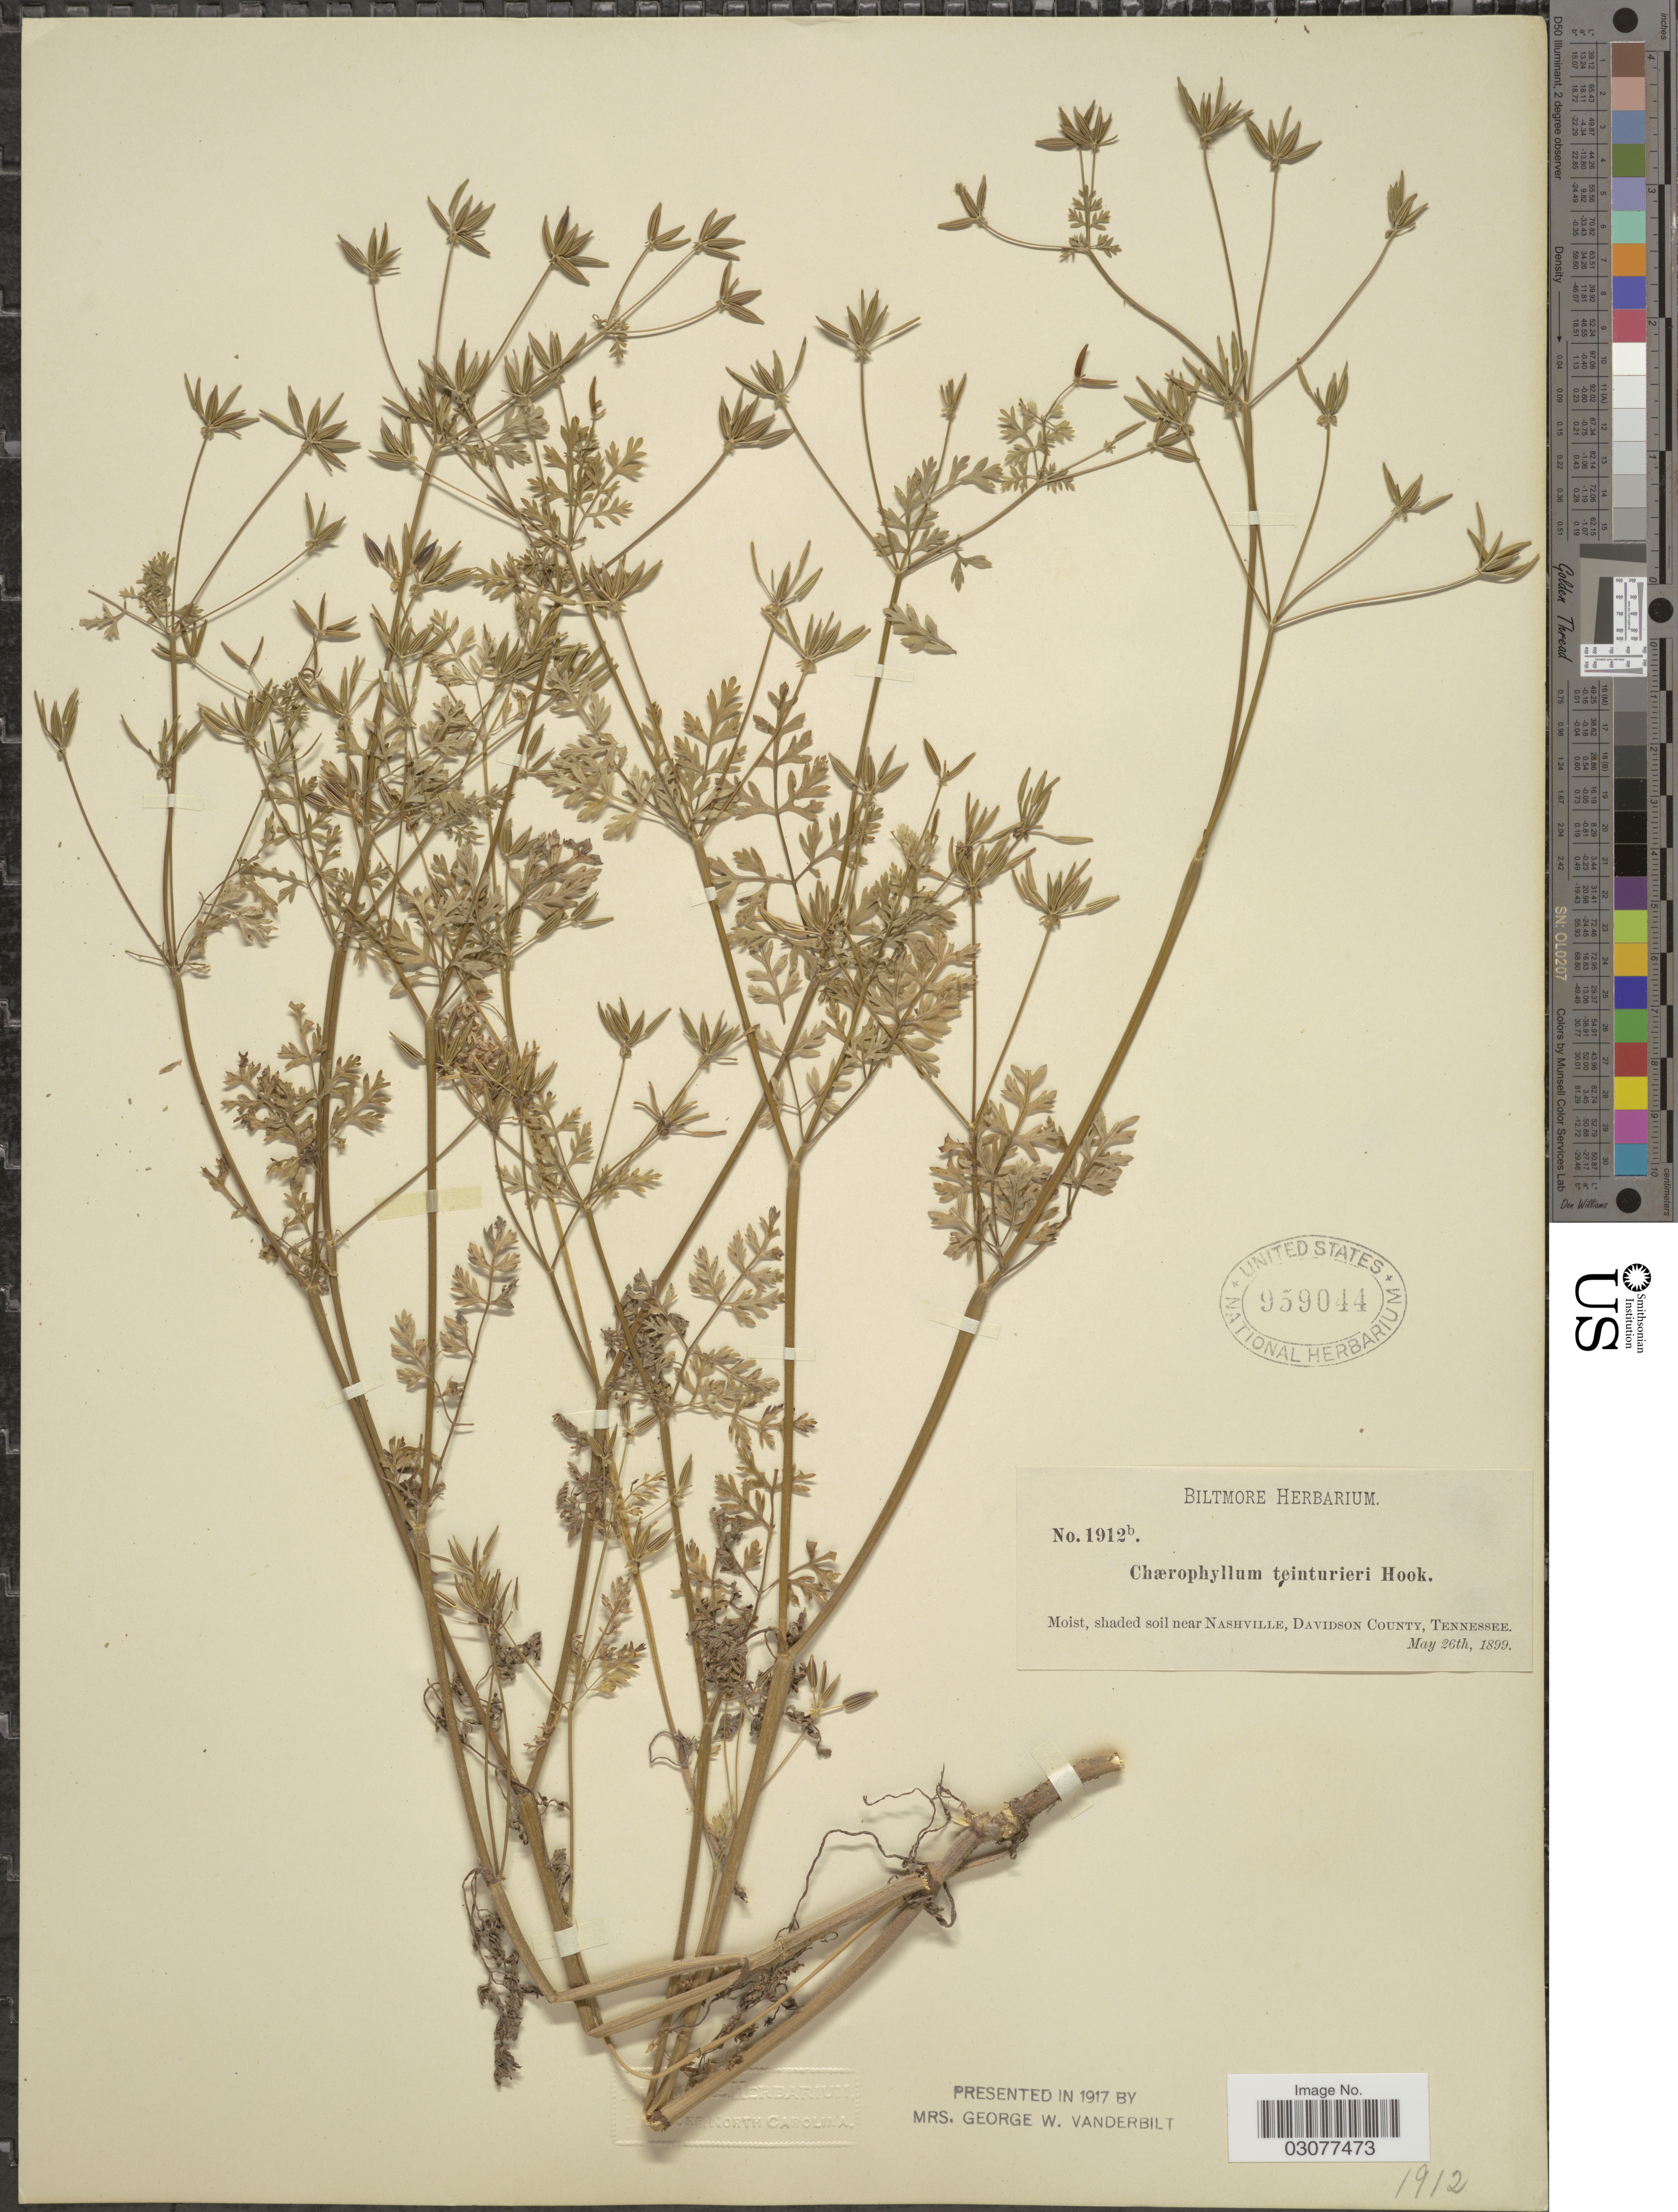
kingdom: Plantae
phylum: Tracheophyta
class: Magnoliopsida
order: Apiales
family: Apiaceae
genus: Chaerophyllum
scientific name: Chaerophyllum tainturieri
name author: Hook.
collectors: ex herb. Biltmore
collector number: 1912b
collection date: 1899-05-26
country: United States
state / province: Tennessee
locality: Moist, shaded soil near Nashville, Davidson County.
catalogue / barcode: US 959044